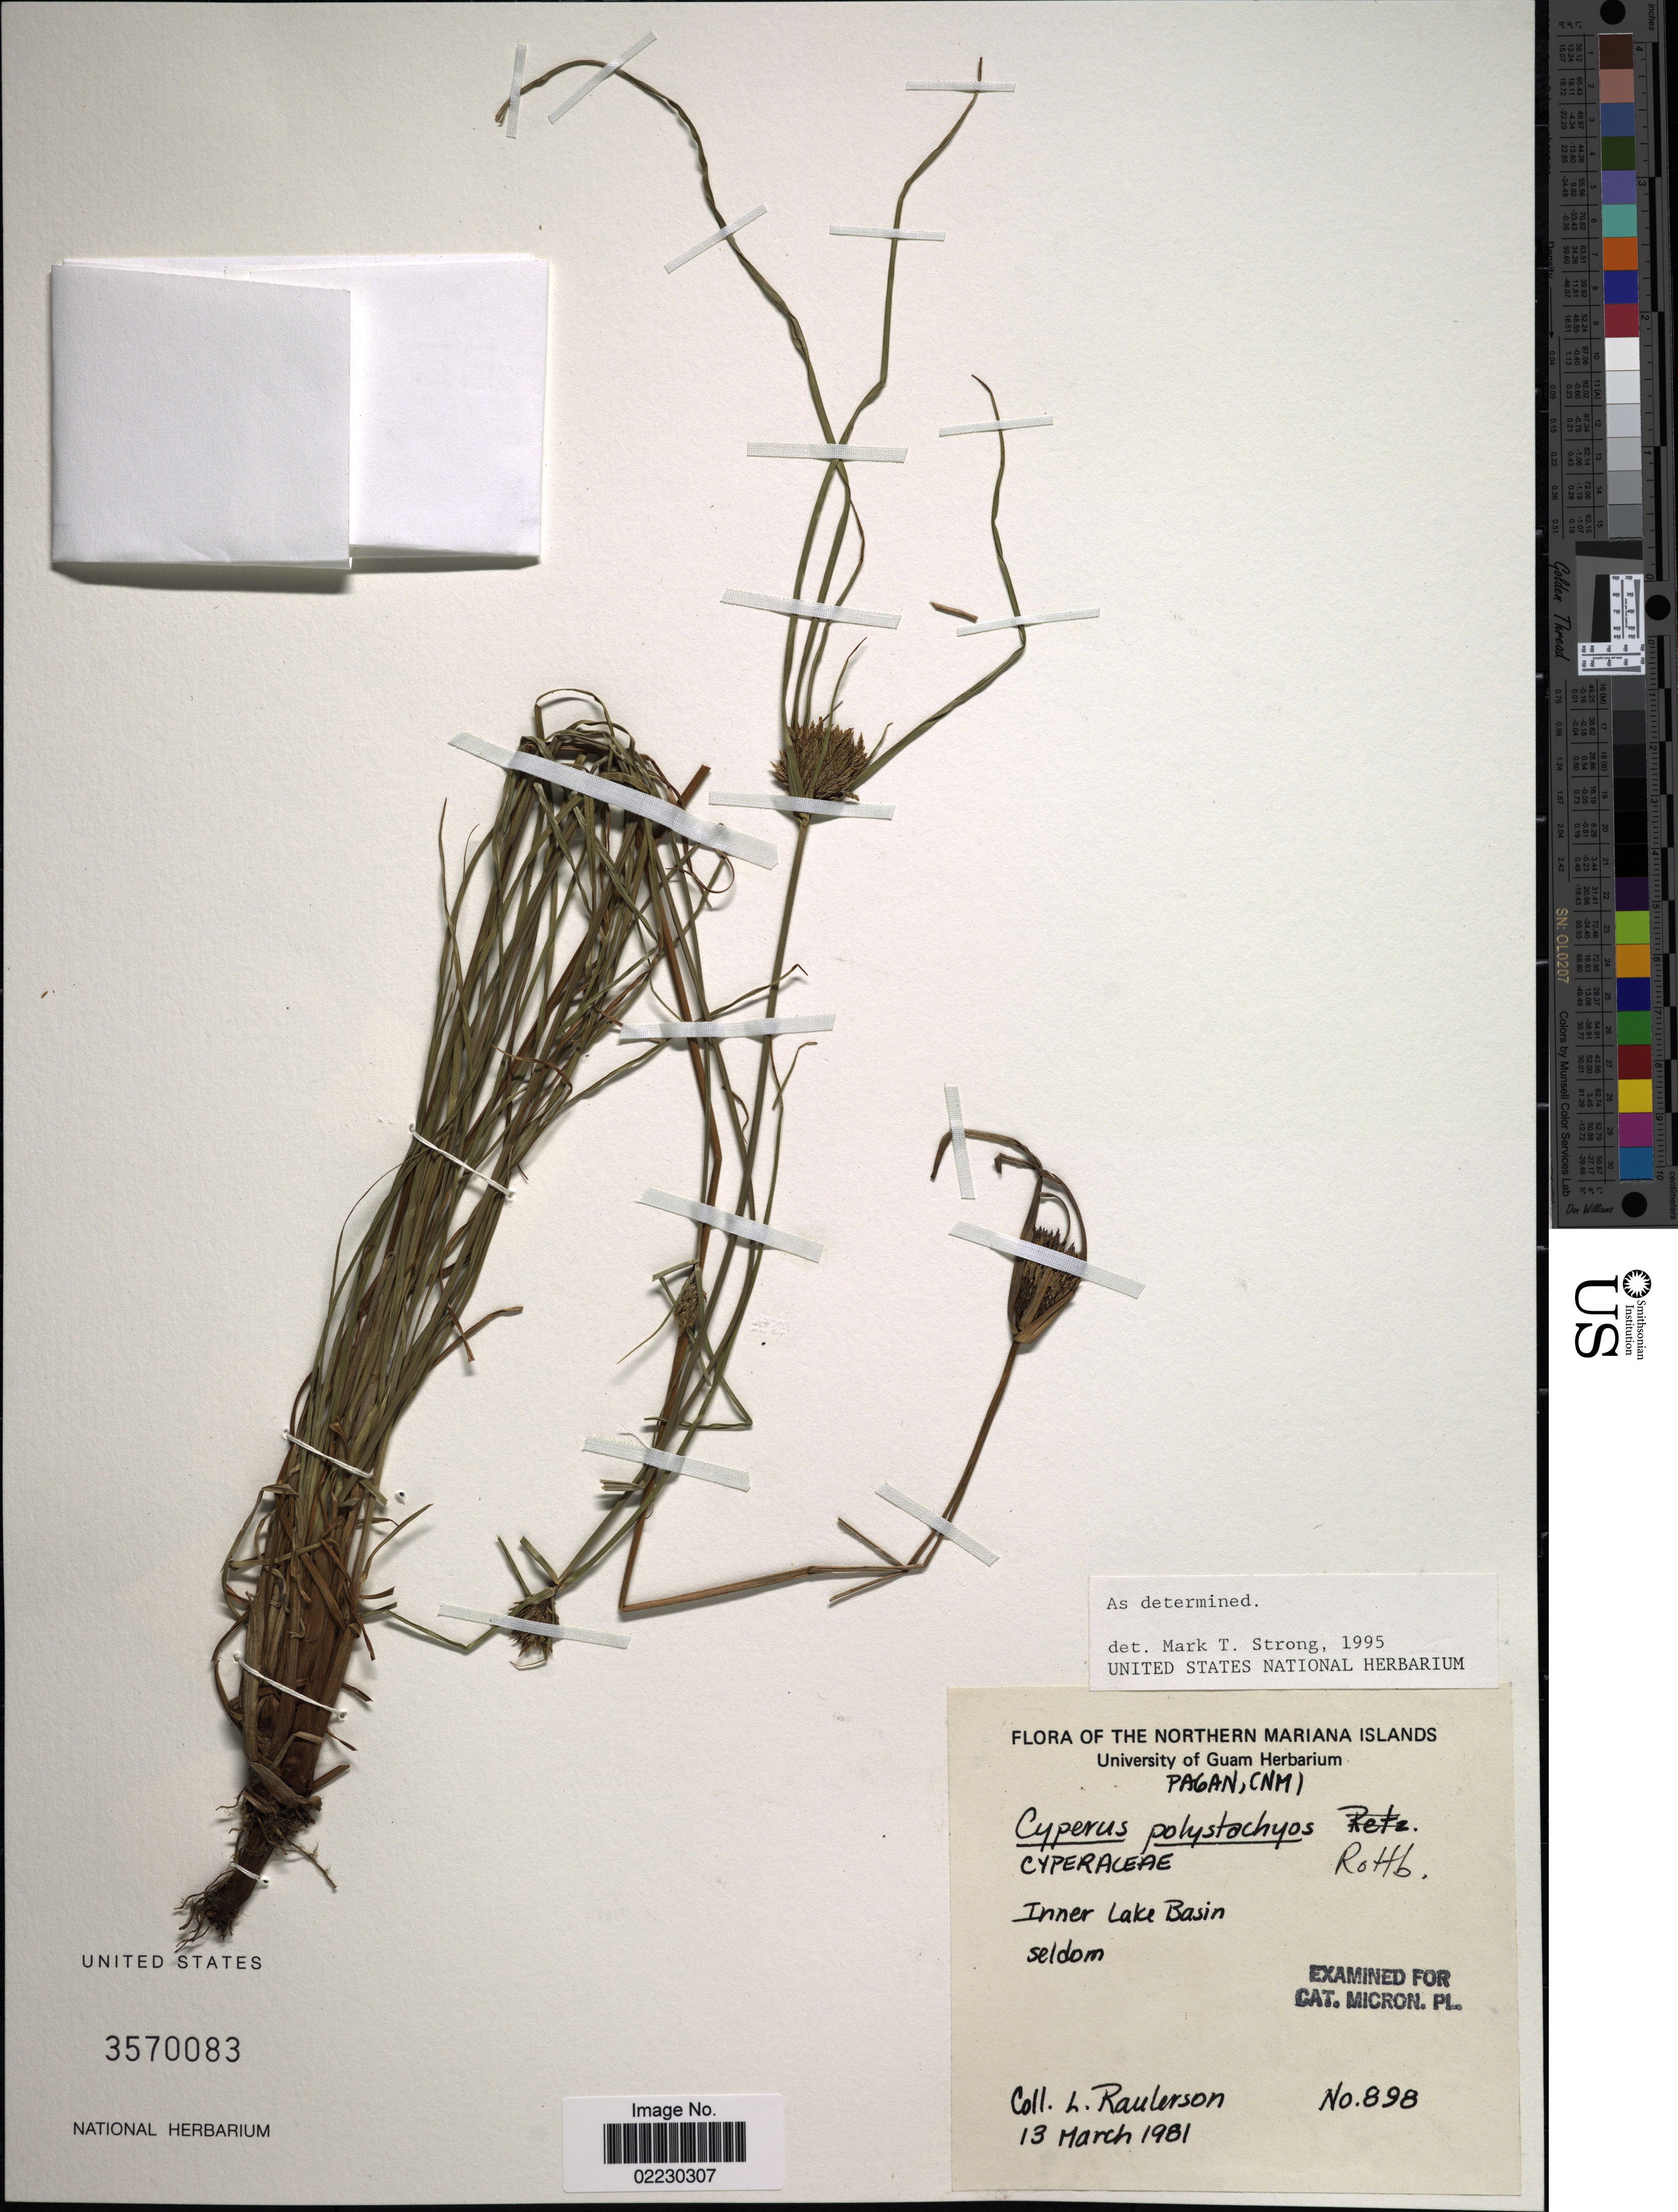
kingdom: Plantae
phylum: Tracheophyta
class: Liliopsida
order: Poales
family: Cyperaceae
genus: Cyperus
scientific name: Cyperus polystachyos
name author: Rottb.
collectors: L. Raulerson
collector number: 898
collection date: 1981-03-13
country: Northern Mariana Islands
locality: Pagan, CNMI, Inner Lake Basin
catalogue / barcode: US 3570083